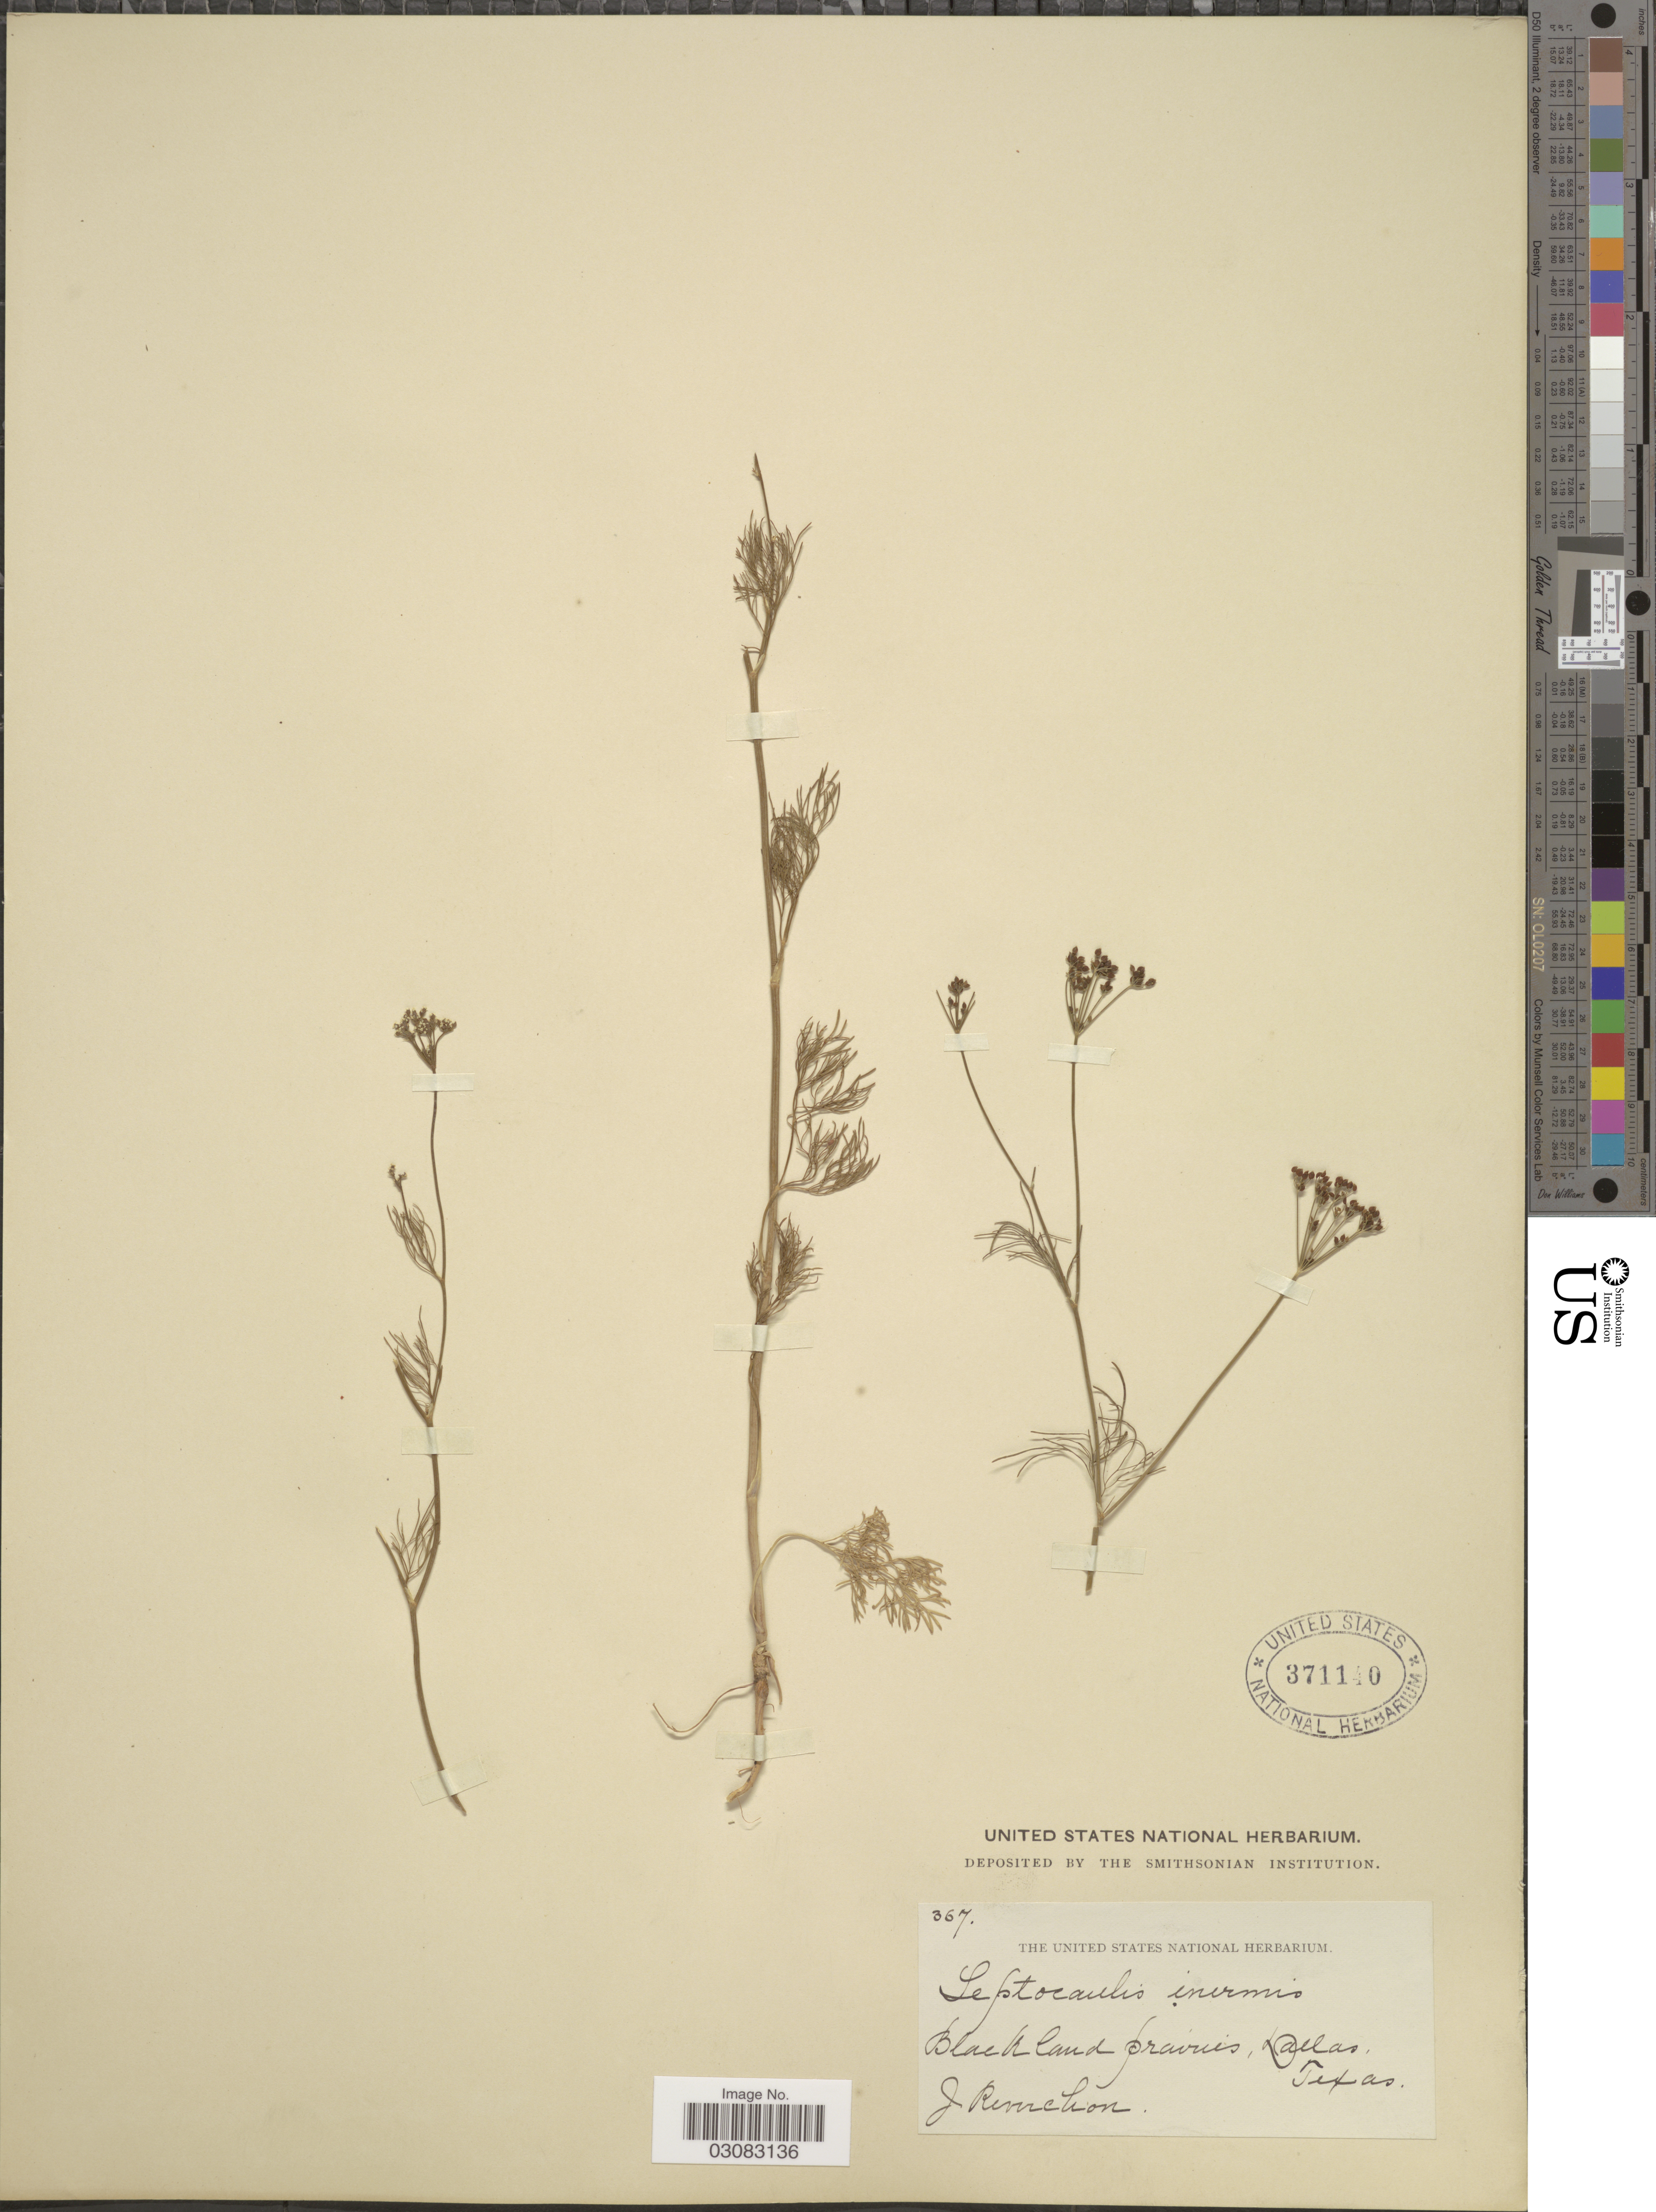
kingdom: Plantae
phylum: Tracheophyta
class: Magnoliopsida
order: Apiales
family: Apiaceae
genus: Spermolepis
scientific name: Spermolepis inermis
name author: (Nutt. ex DC.) Mathias & Constance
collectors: J. Reverchon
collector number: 367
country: United States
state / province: Texas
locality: Blackland prairies, Dallas.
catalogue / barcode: US 371140